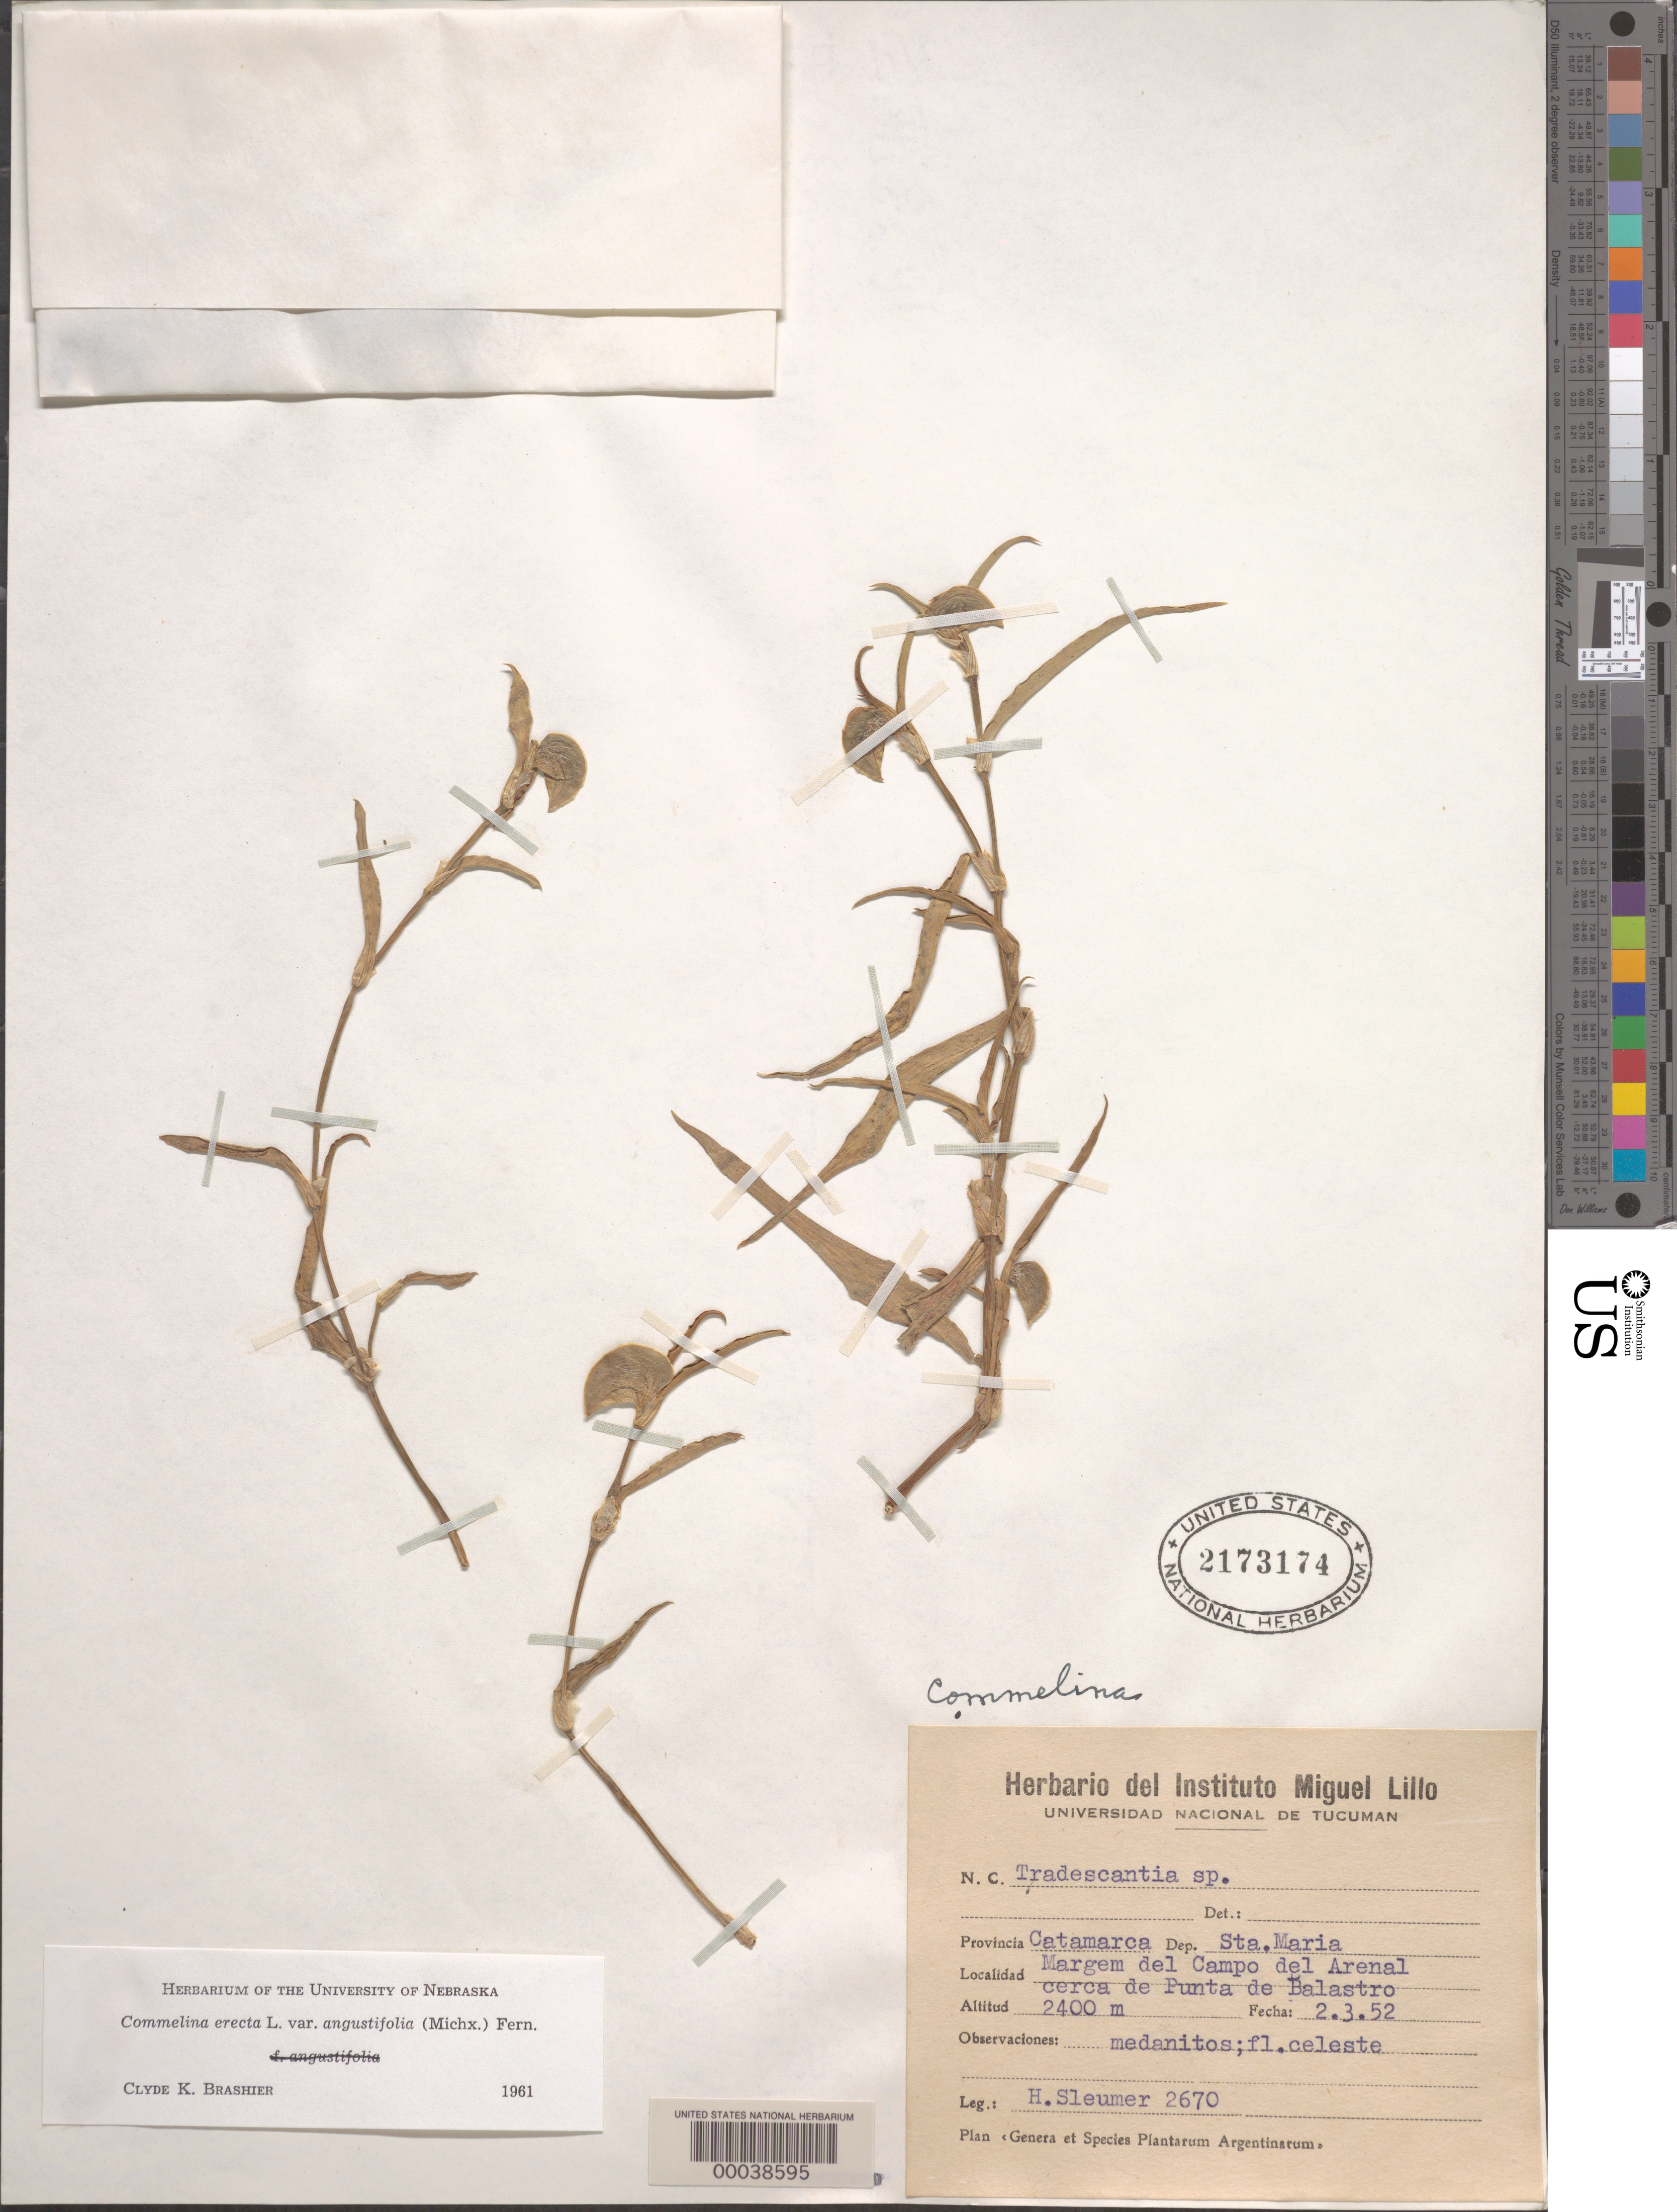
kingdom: Plantae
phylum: Tracheophyta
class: Liliopsida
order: Commelinales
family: Commelinaceae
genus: Commelina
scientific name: Commelina erecta var. angustifolia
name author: (Michx.) Fernald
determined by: Brashier, C. K.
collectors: H. O. Sleumer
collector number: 2670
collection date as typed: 02 Mar 1952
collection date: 1952-03-02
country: Argentina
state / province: Catamarca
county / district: Santa María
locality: Margem del Campo del Arenal; Punta de Balastro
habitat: Sand bank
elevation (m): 2400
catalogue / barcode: US 2173174